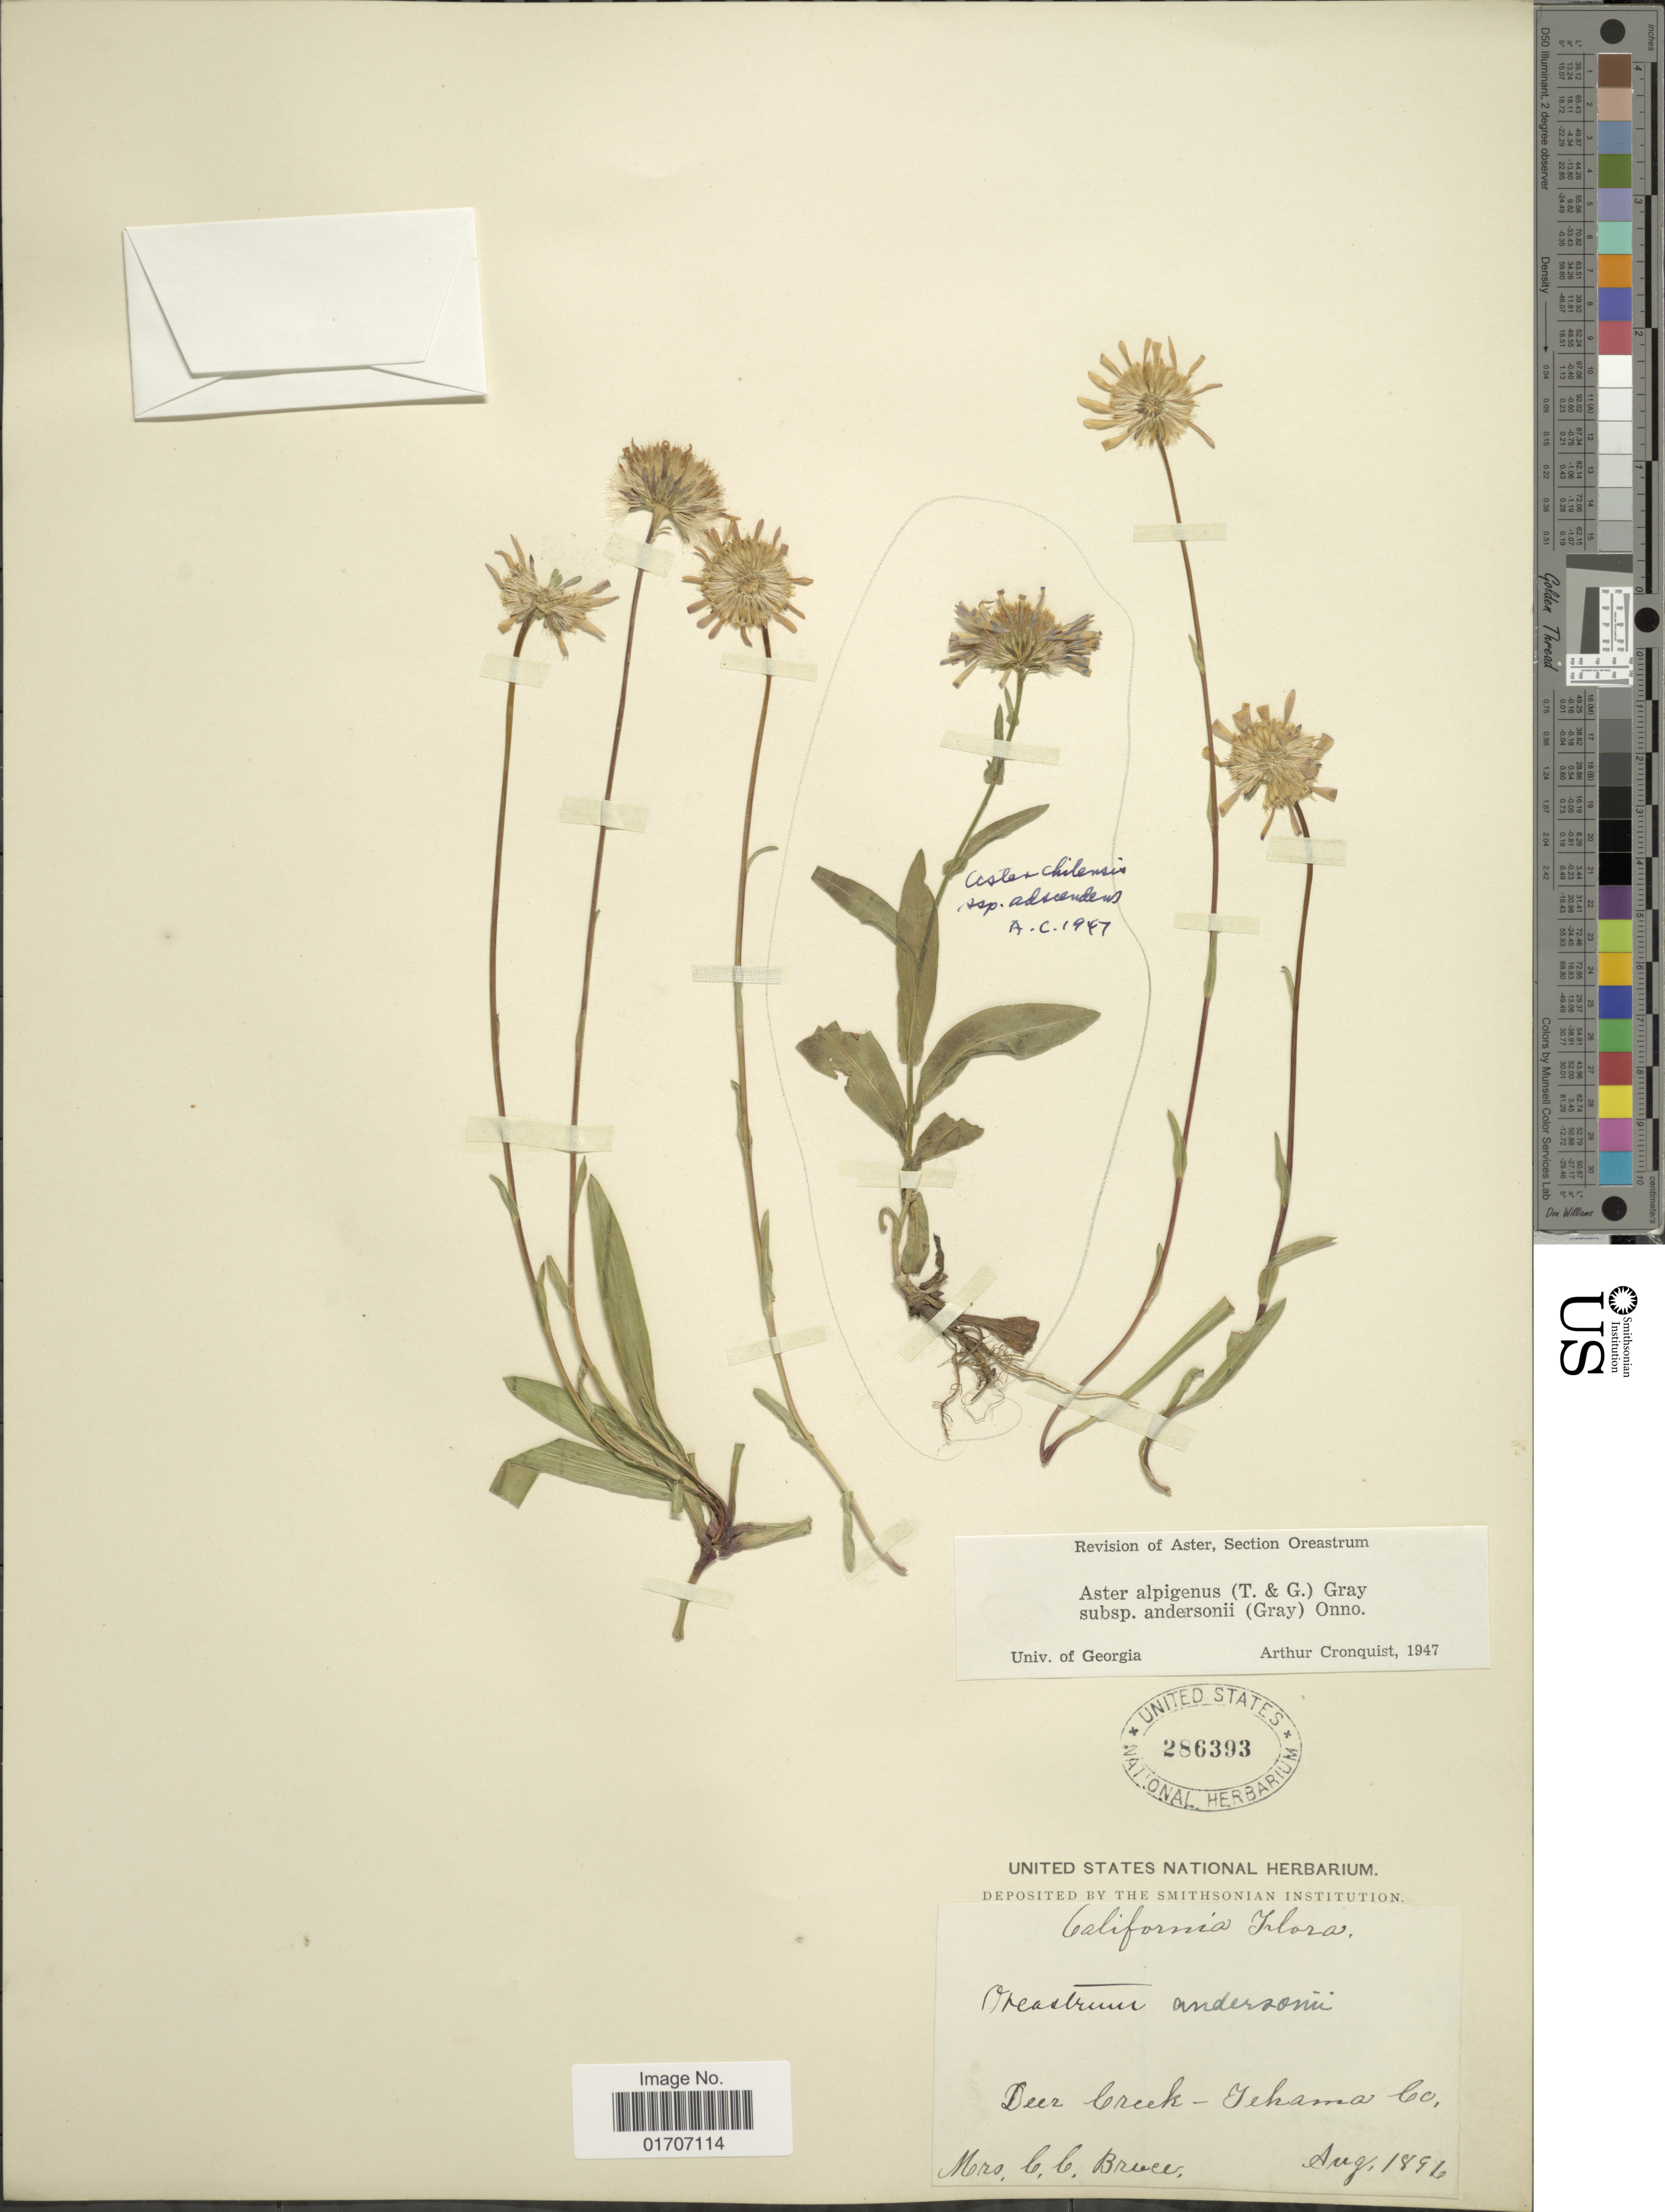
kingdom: Plantae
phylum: Tracheophyta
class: Magnoliopsida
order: Asterales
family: Asteraceae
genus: Oreostemma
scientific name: Oreostemma alpigenum var. andersonii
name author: (A. Gray) G.L. Nesom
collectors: C. Bruce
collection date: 1896-08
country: United States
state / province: California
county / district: Tehama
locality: Deer Creek - Tehama Co.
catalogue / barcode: US 286393